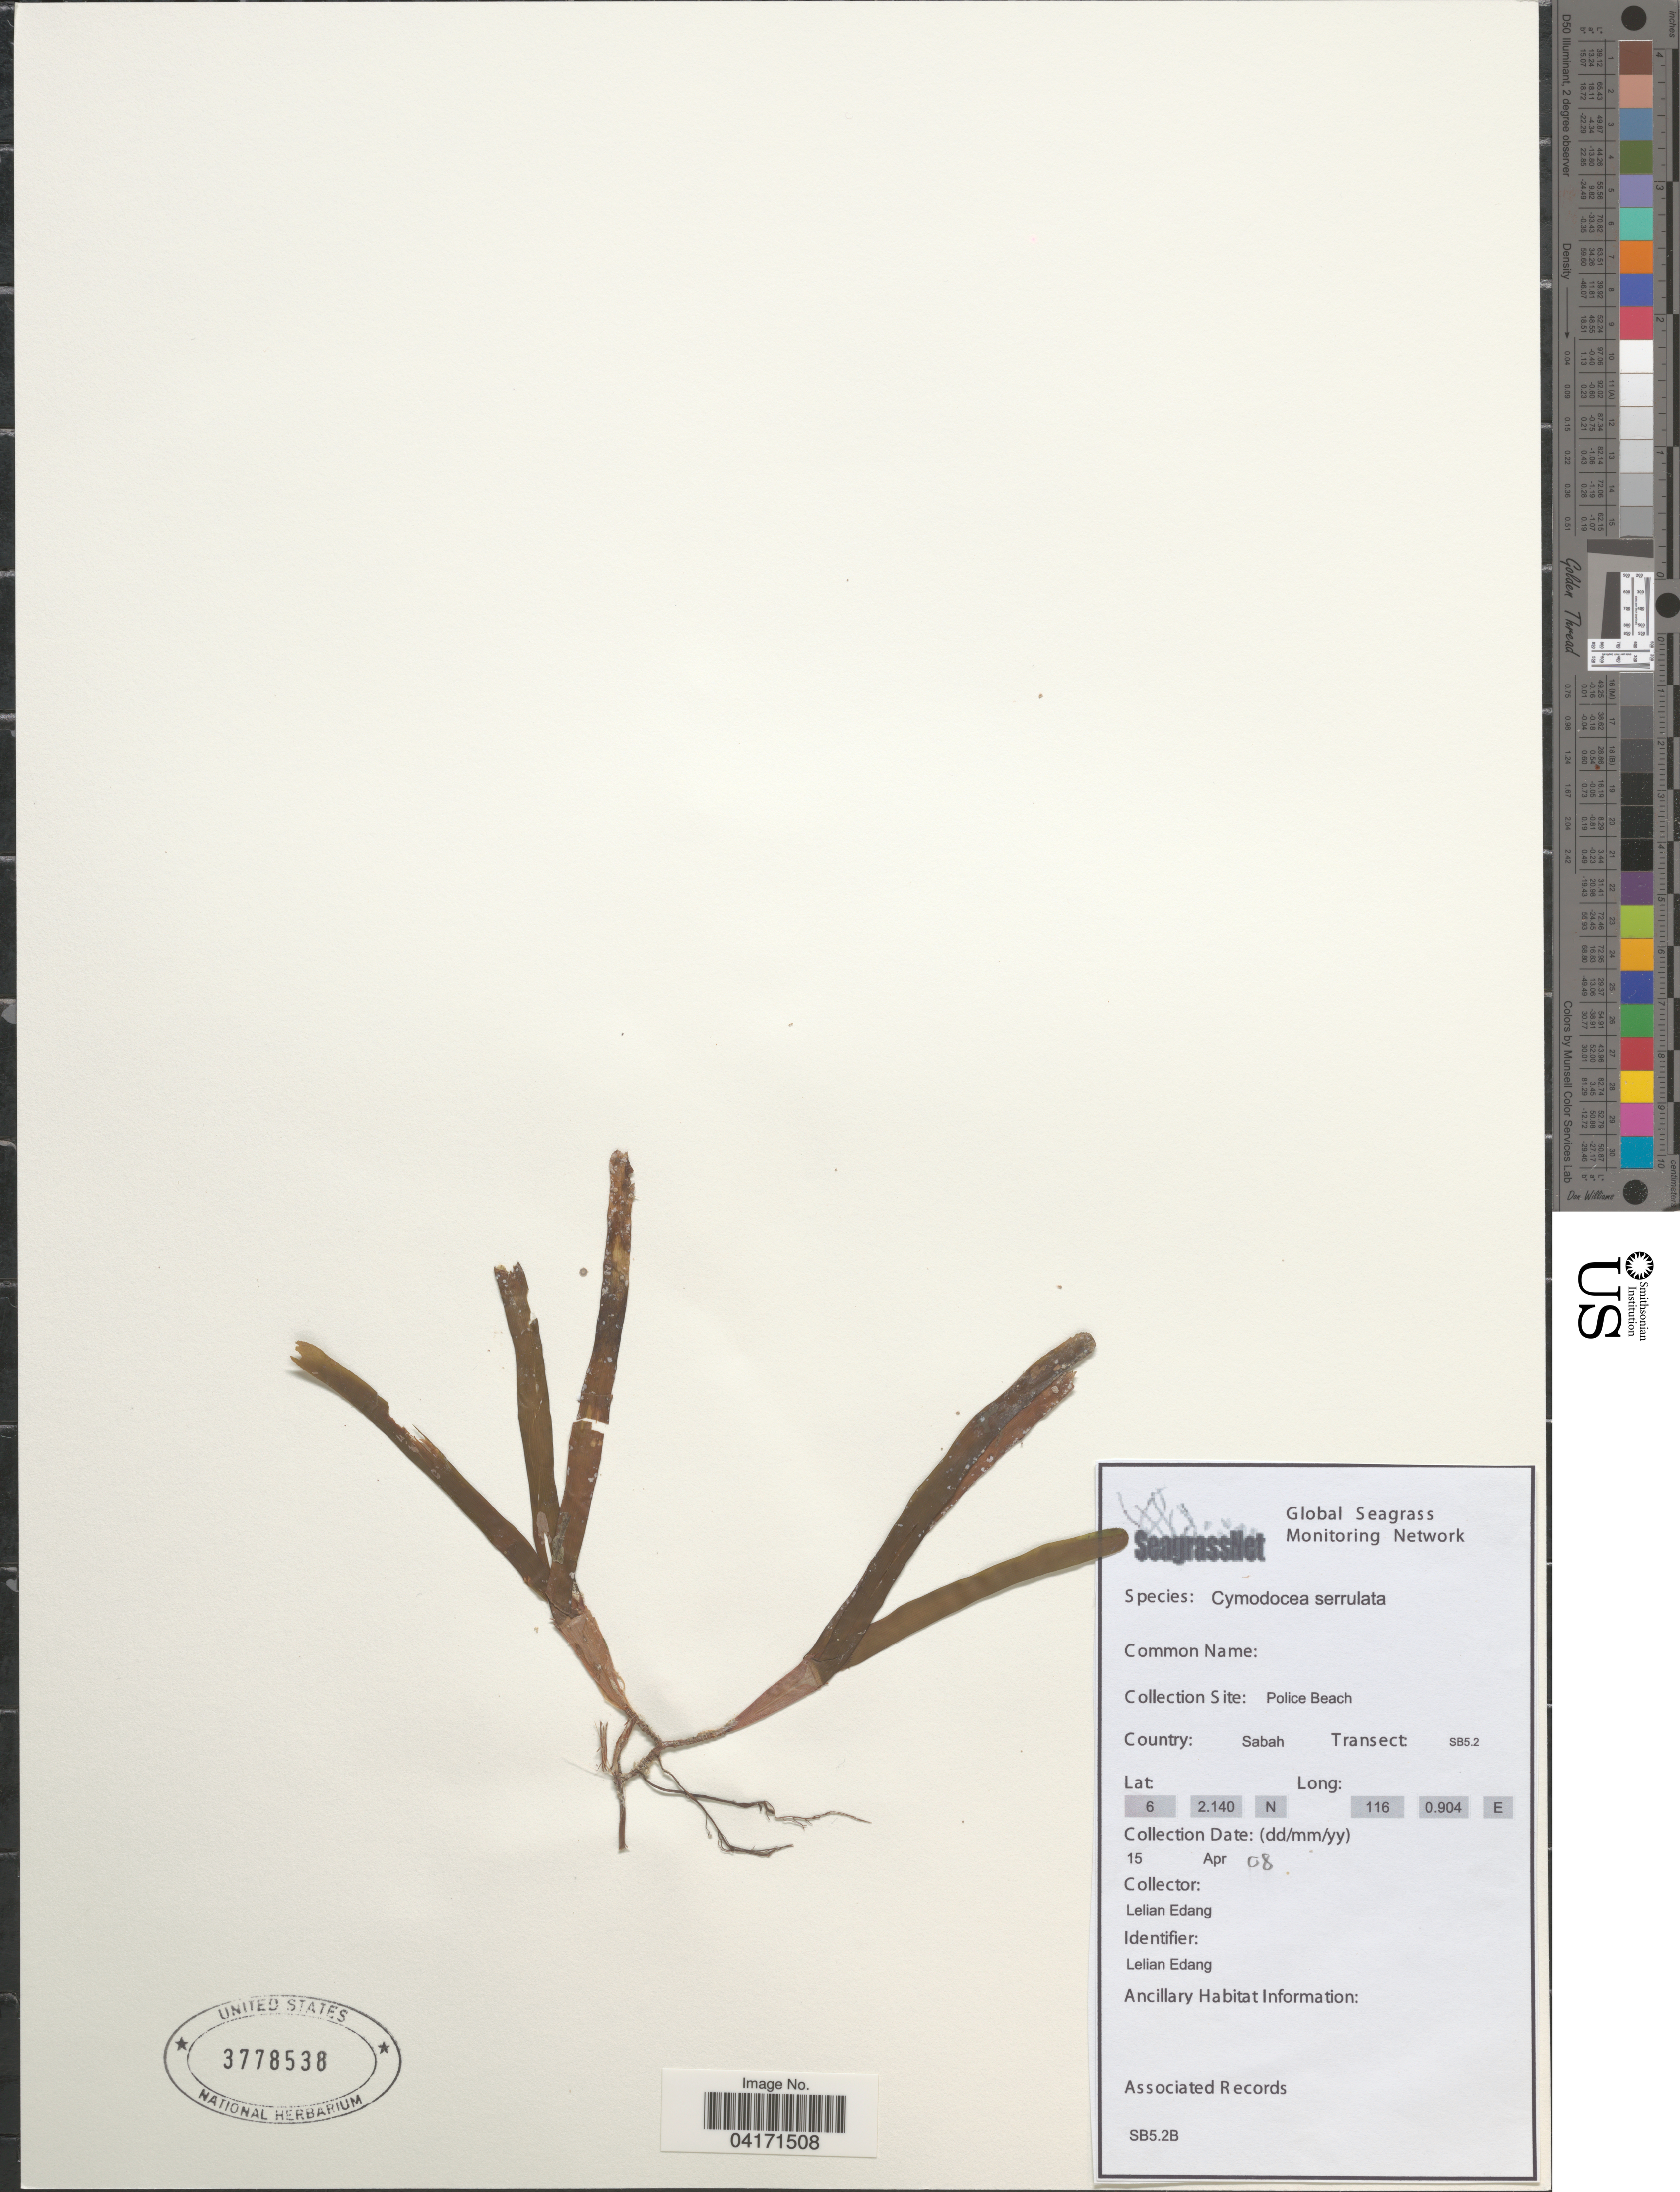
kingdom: Plantae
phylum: Tracheophyta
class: Liliopsida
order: Alismatales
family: Cymodoceaceae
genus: Cymodocea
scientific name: Cymodocea serrulata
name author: (R. Br.) Magnus & Ashers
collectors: L. Edang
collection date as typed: Transcribed d/m/y: 15/4/8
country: Malaysia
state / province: Sabah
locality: Police Beach. Transect: SB5.2.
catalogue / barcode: US 3778538